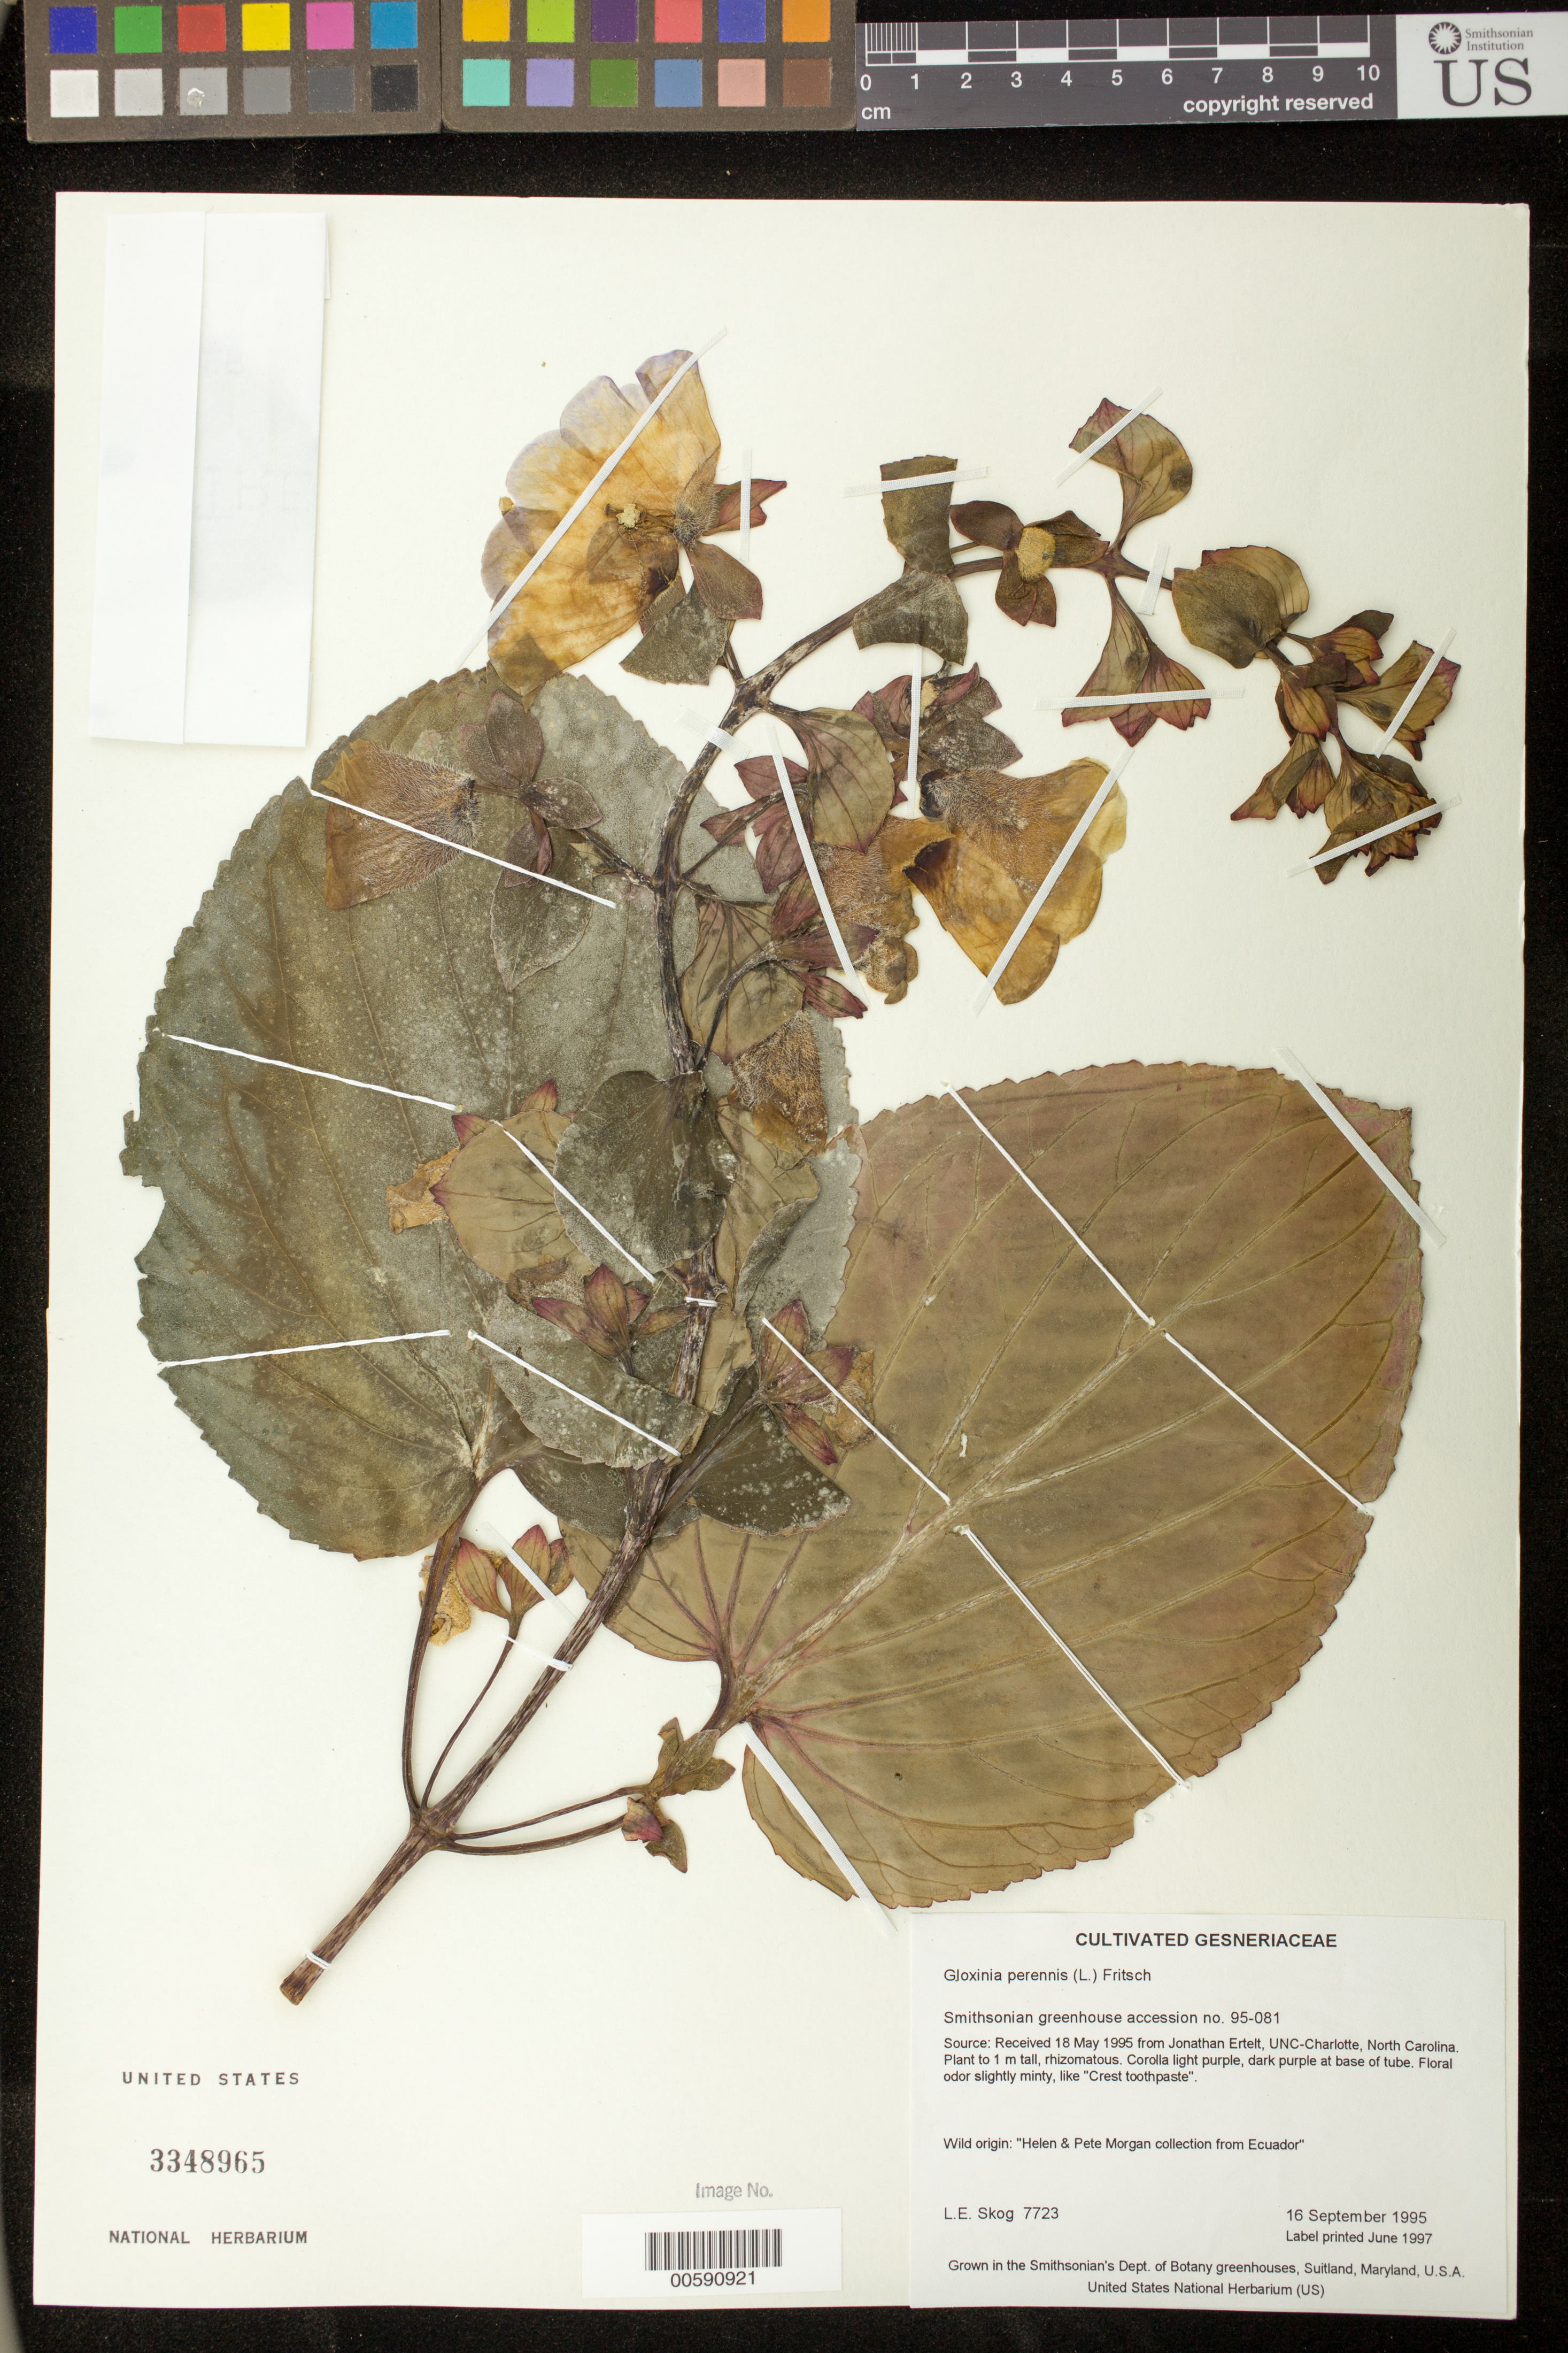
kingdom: Plantae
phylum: Tracheophyta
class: Magnoliopsida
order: Lamiales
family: Gesneriaceae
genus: Gloxinia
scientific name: Gloxinia perennis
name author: (L.) Fritsch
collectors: L. E. Skog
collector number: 7723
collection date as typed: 16 Sep 1995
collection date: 1995-09-16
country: Ecuador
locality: Grown in the Smithsonian's Dept. of Botany greenhouses, Suitland, Maryland, U.S.A.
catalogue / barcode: US 3348965